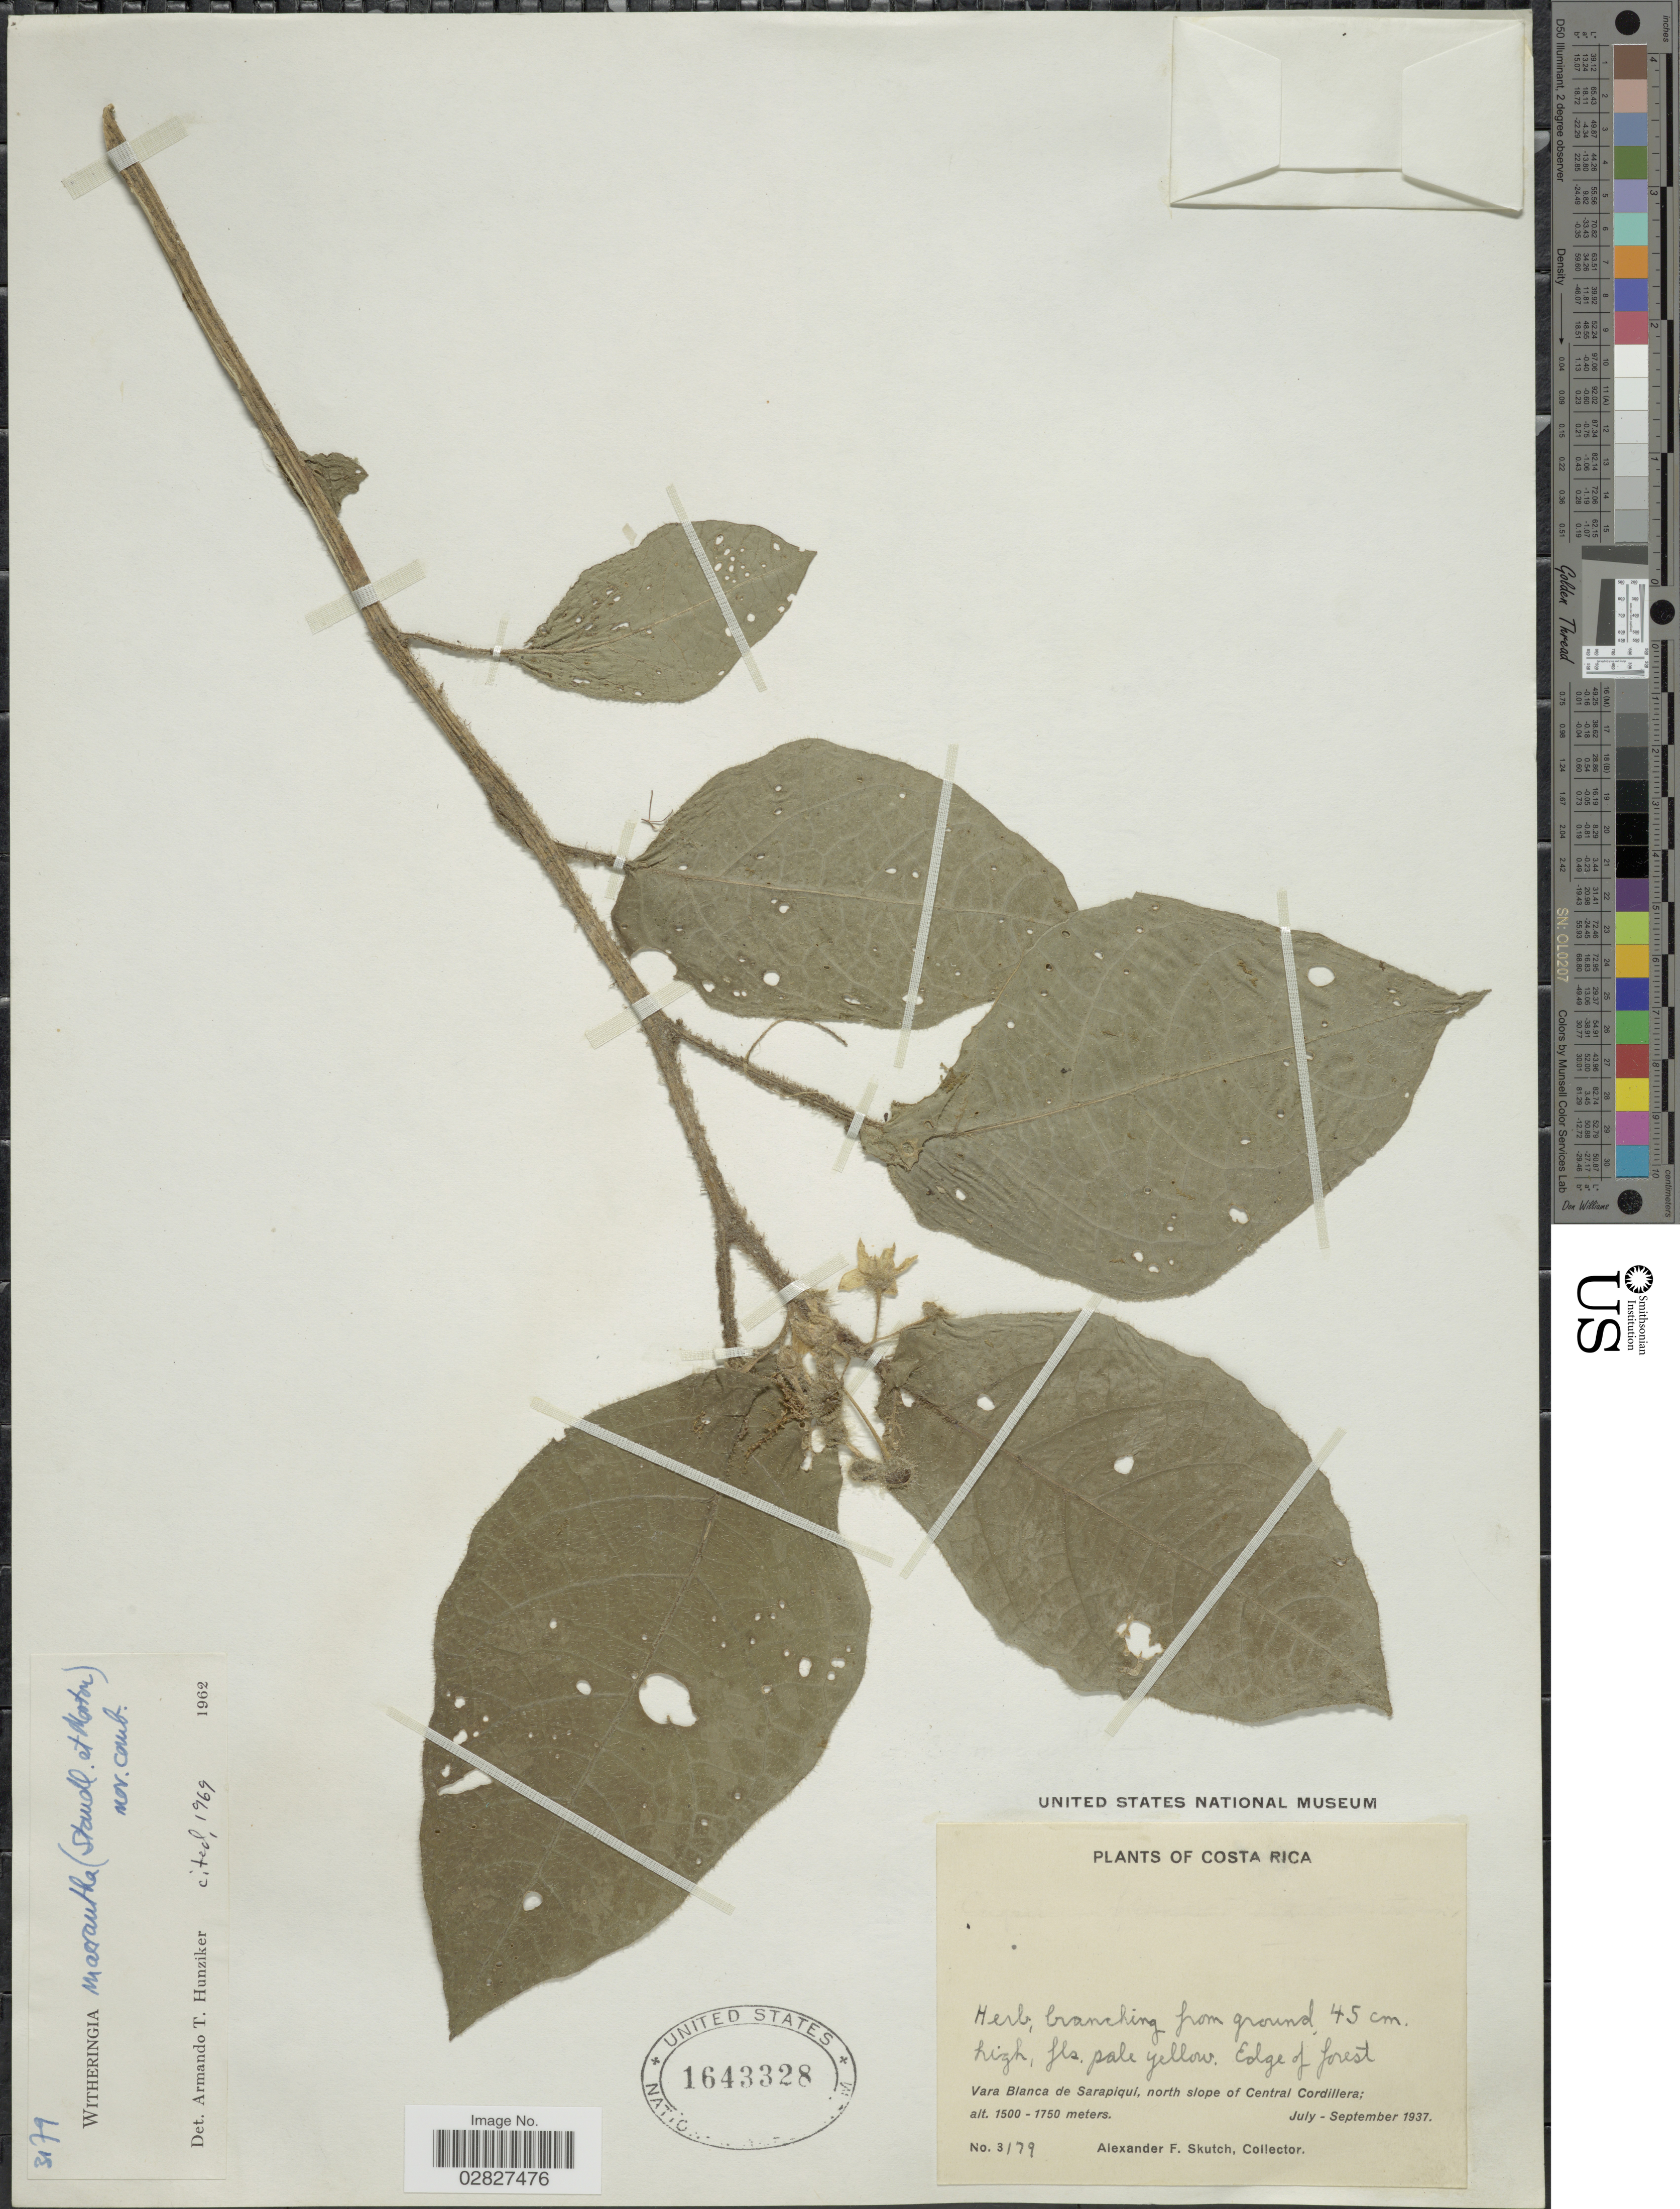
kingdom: Plantae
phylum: Tracheophyta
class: Magnoliopsida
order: Solanales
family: Solanaceae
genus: Witheringia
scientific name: Witheringia macrantha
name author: (Standl. & C.V. Morton) Hunz.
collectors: A. F. Skutch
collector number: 3179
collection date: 1937-07/1937-09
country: Costa Rica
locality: Edge of forest. Vara Blanca de Sarapiqui, north slope of Central Cordillera.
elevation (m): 1500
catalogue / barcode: US 1643328